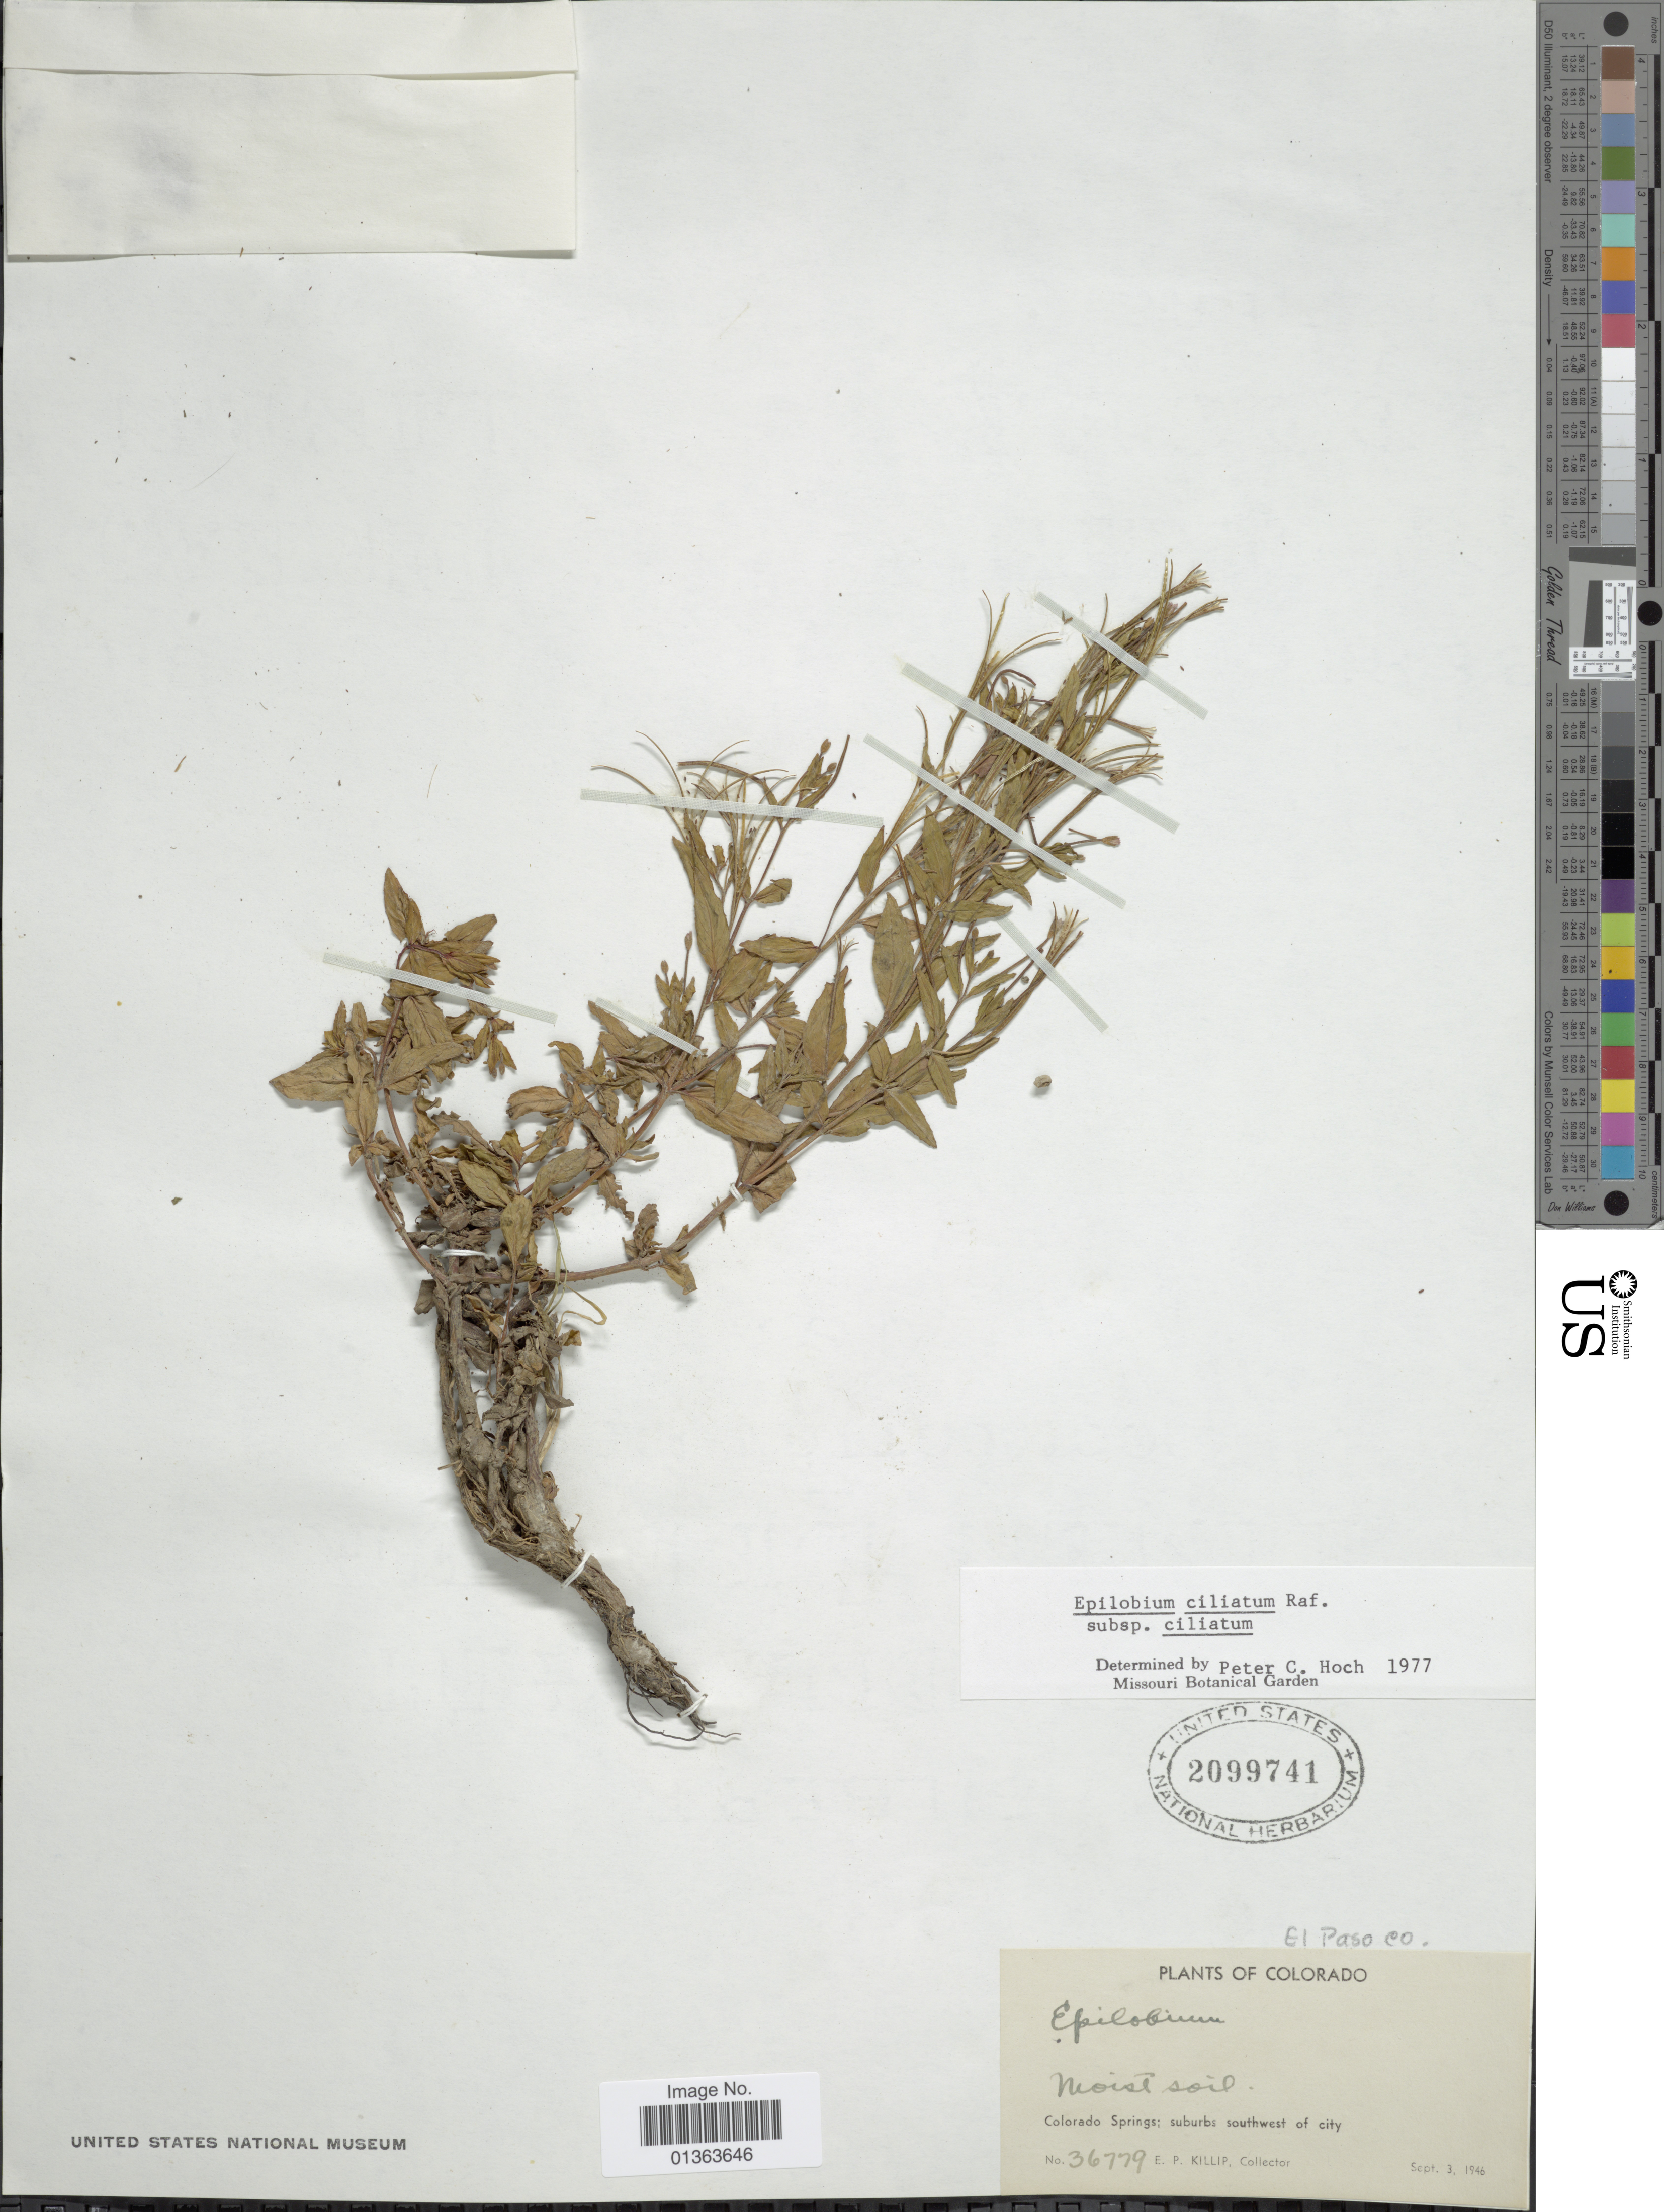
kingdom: Plantae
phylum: Tracheophyta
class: Magnoliopsida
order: Myrtales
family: Onagraceae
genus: Epilobium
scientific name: Epilobium ciliatum subsp. ciliatum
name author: Raf.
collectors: E. P. Killip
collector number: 36779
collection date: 1946-09-03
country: United States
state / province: Colorado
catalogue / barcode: US 2099741